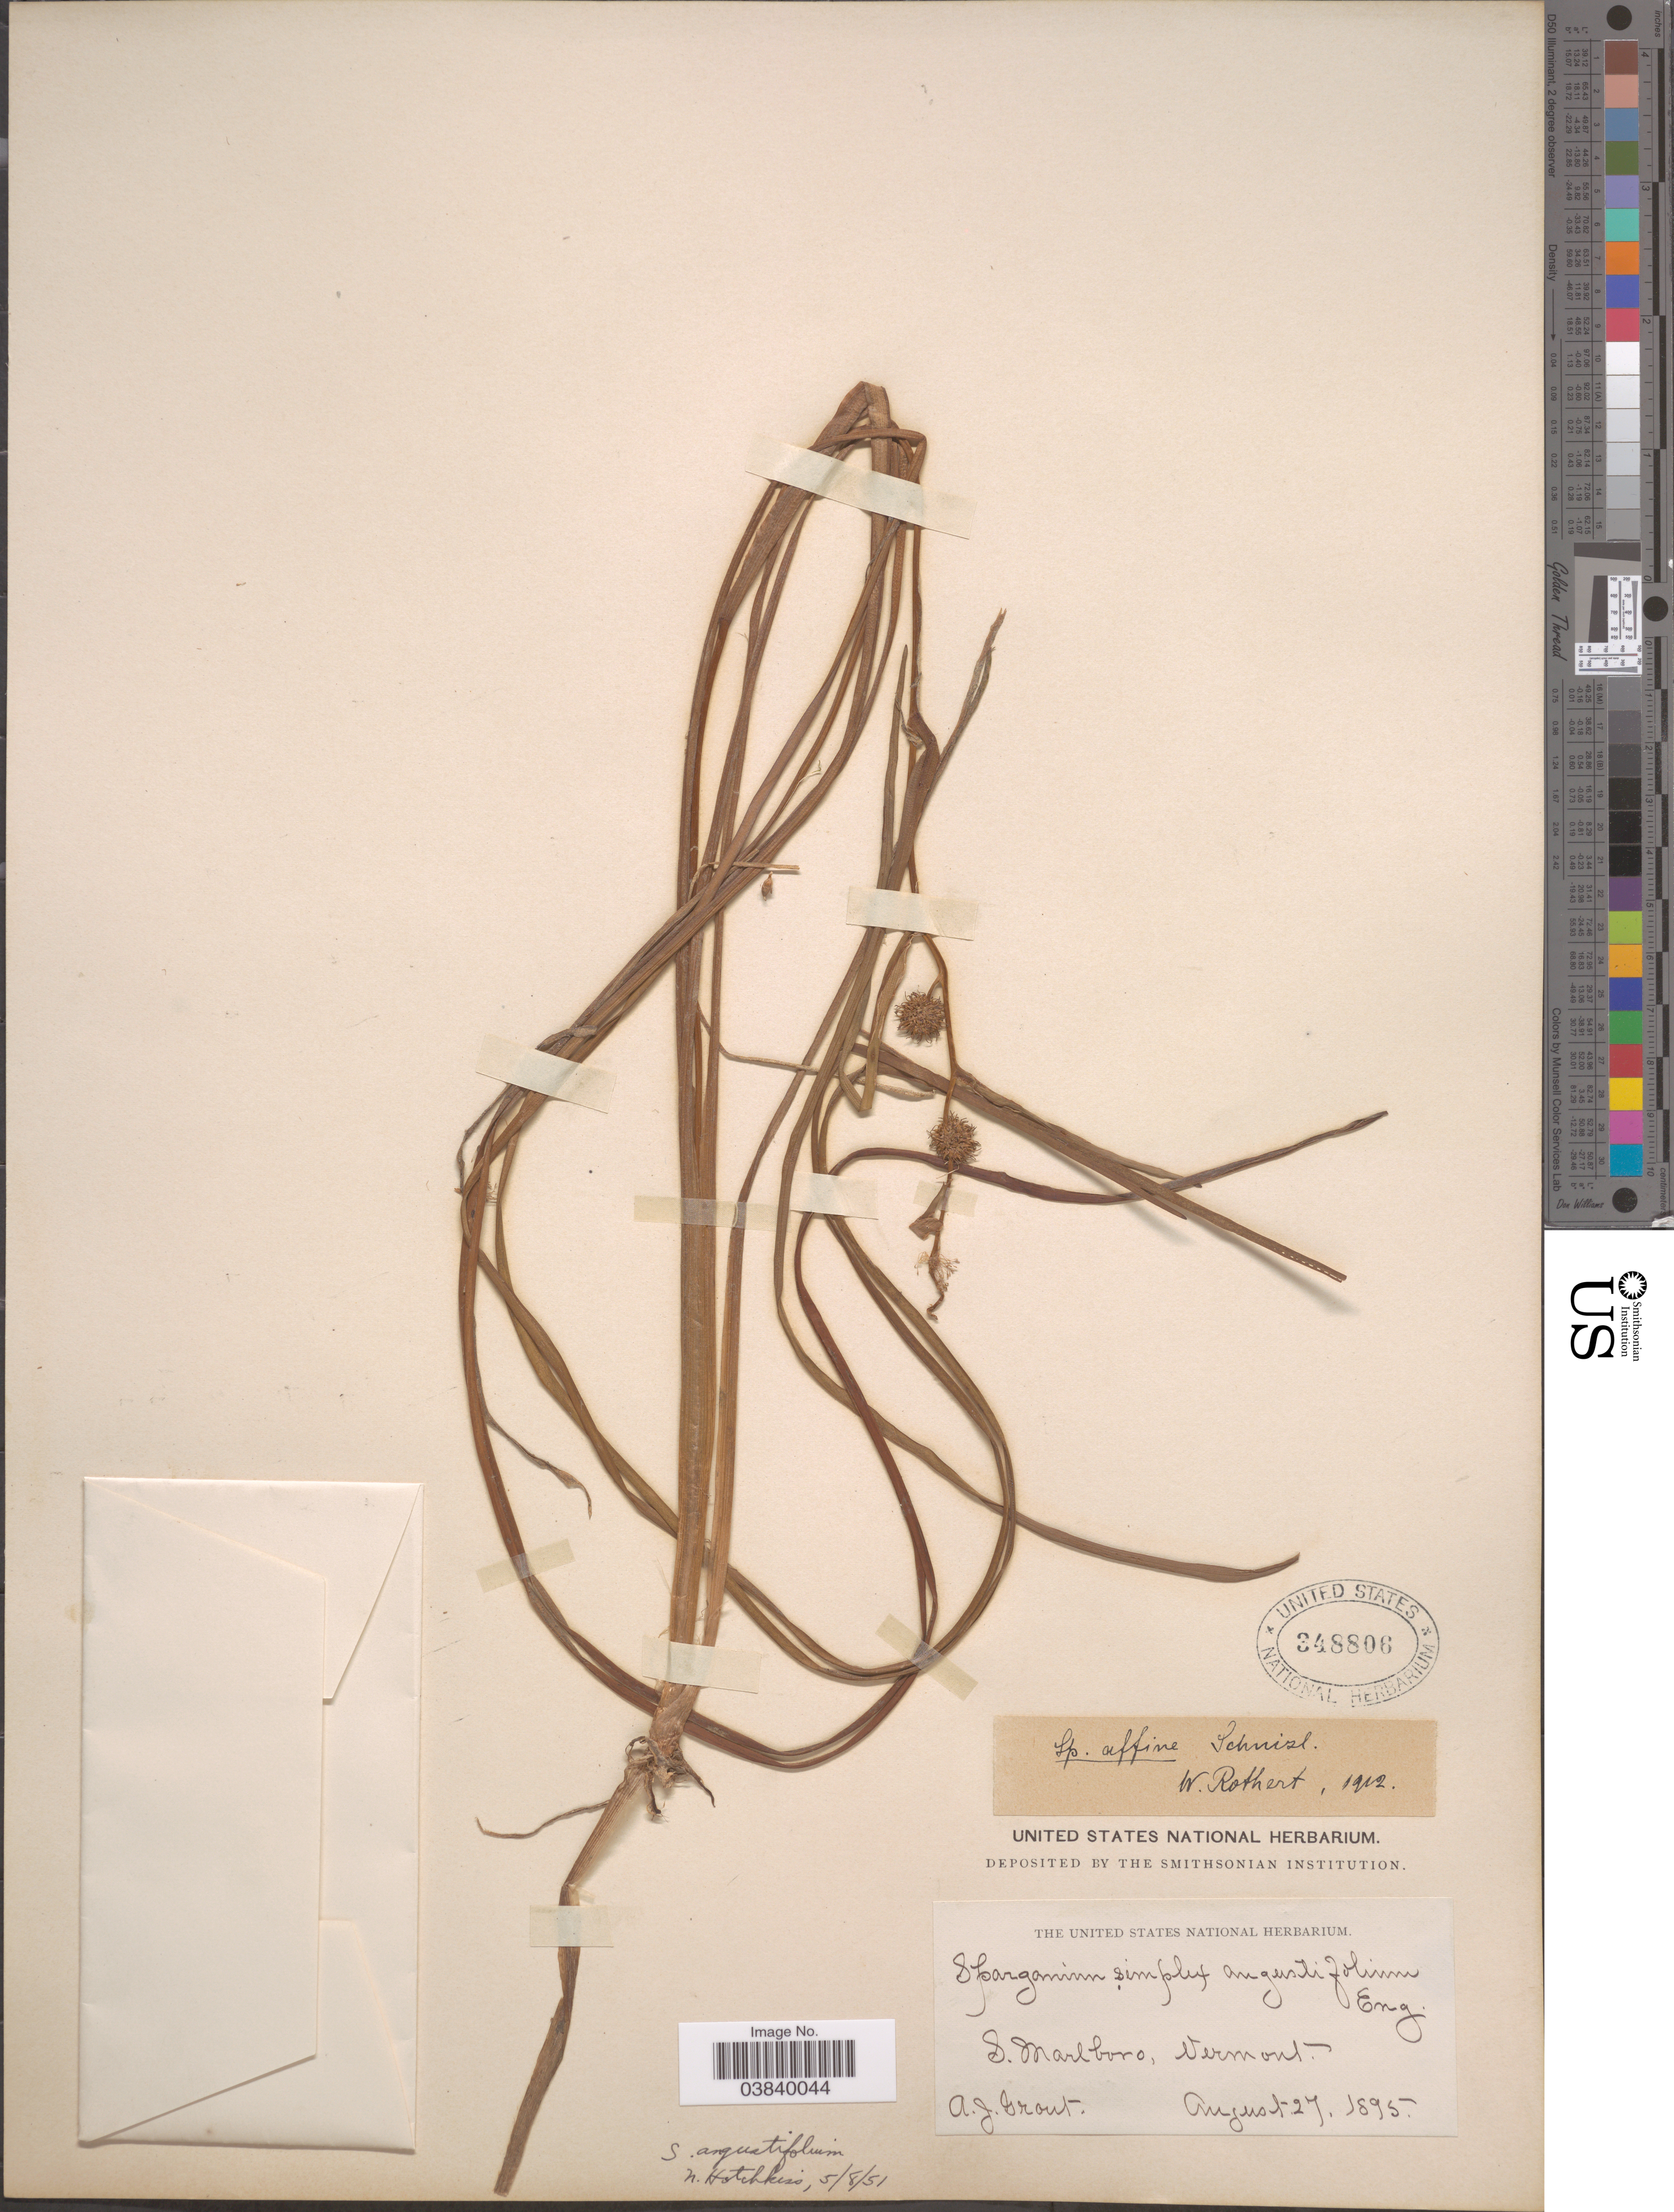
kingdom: Plantae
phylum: Tracheophyta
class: Liliopsida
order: Poales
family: Typhaceae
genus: Sparganium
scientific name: Sparganium angustifolium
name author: Michx.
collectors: A. J. Grout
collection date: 1895-08-27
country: United States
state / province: Vermont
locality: S. Marlboro.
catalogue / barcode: US 348806